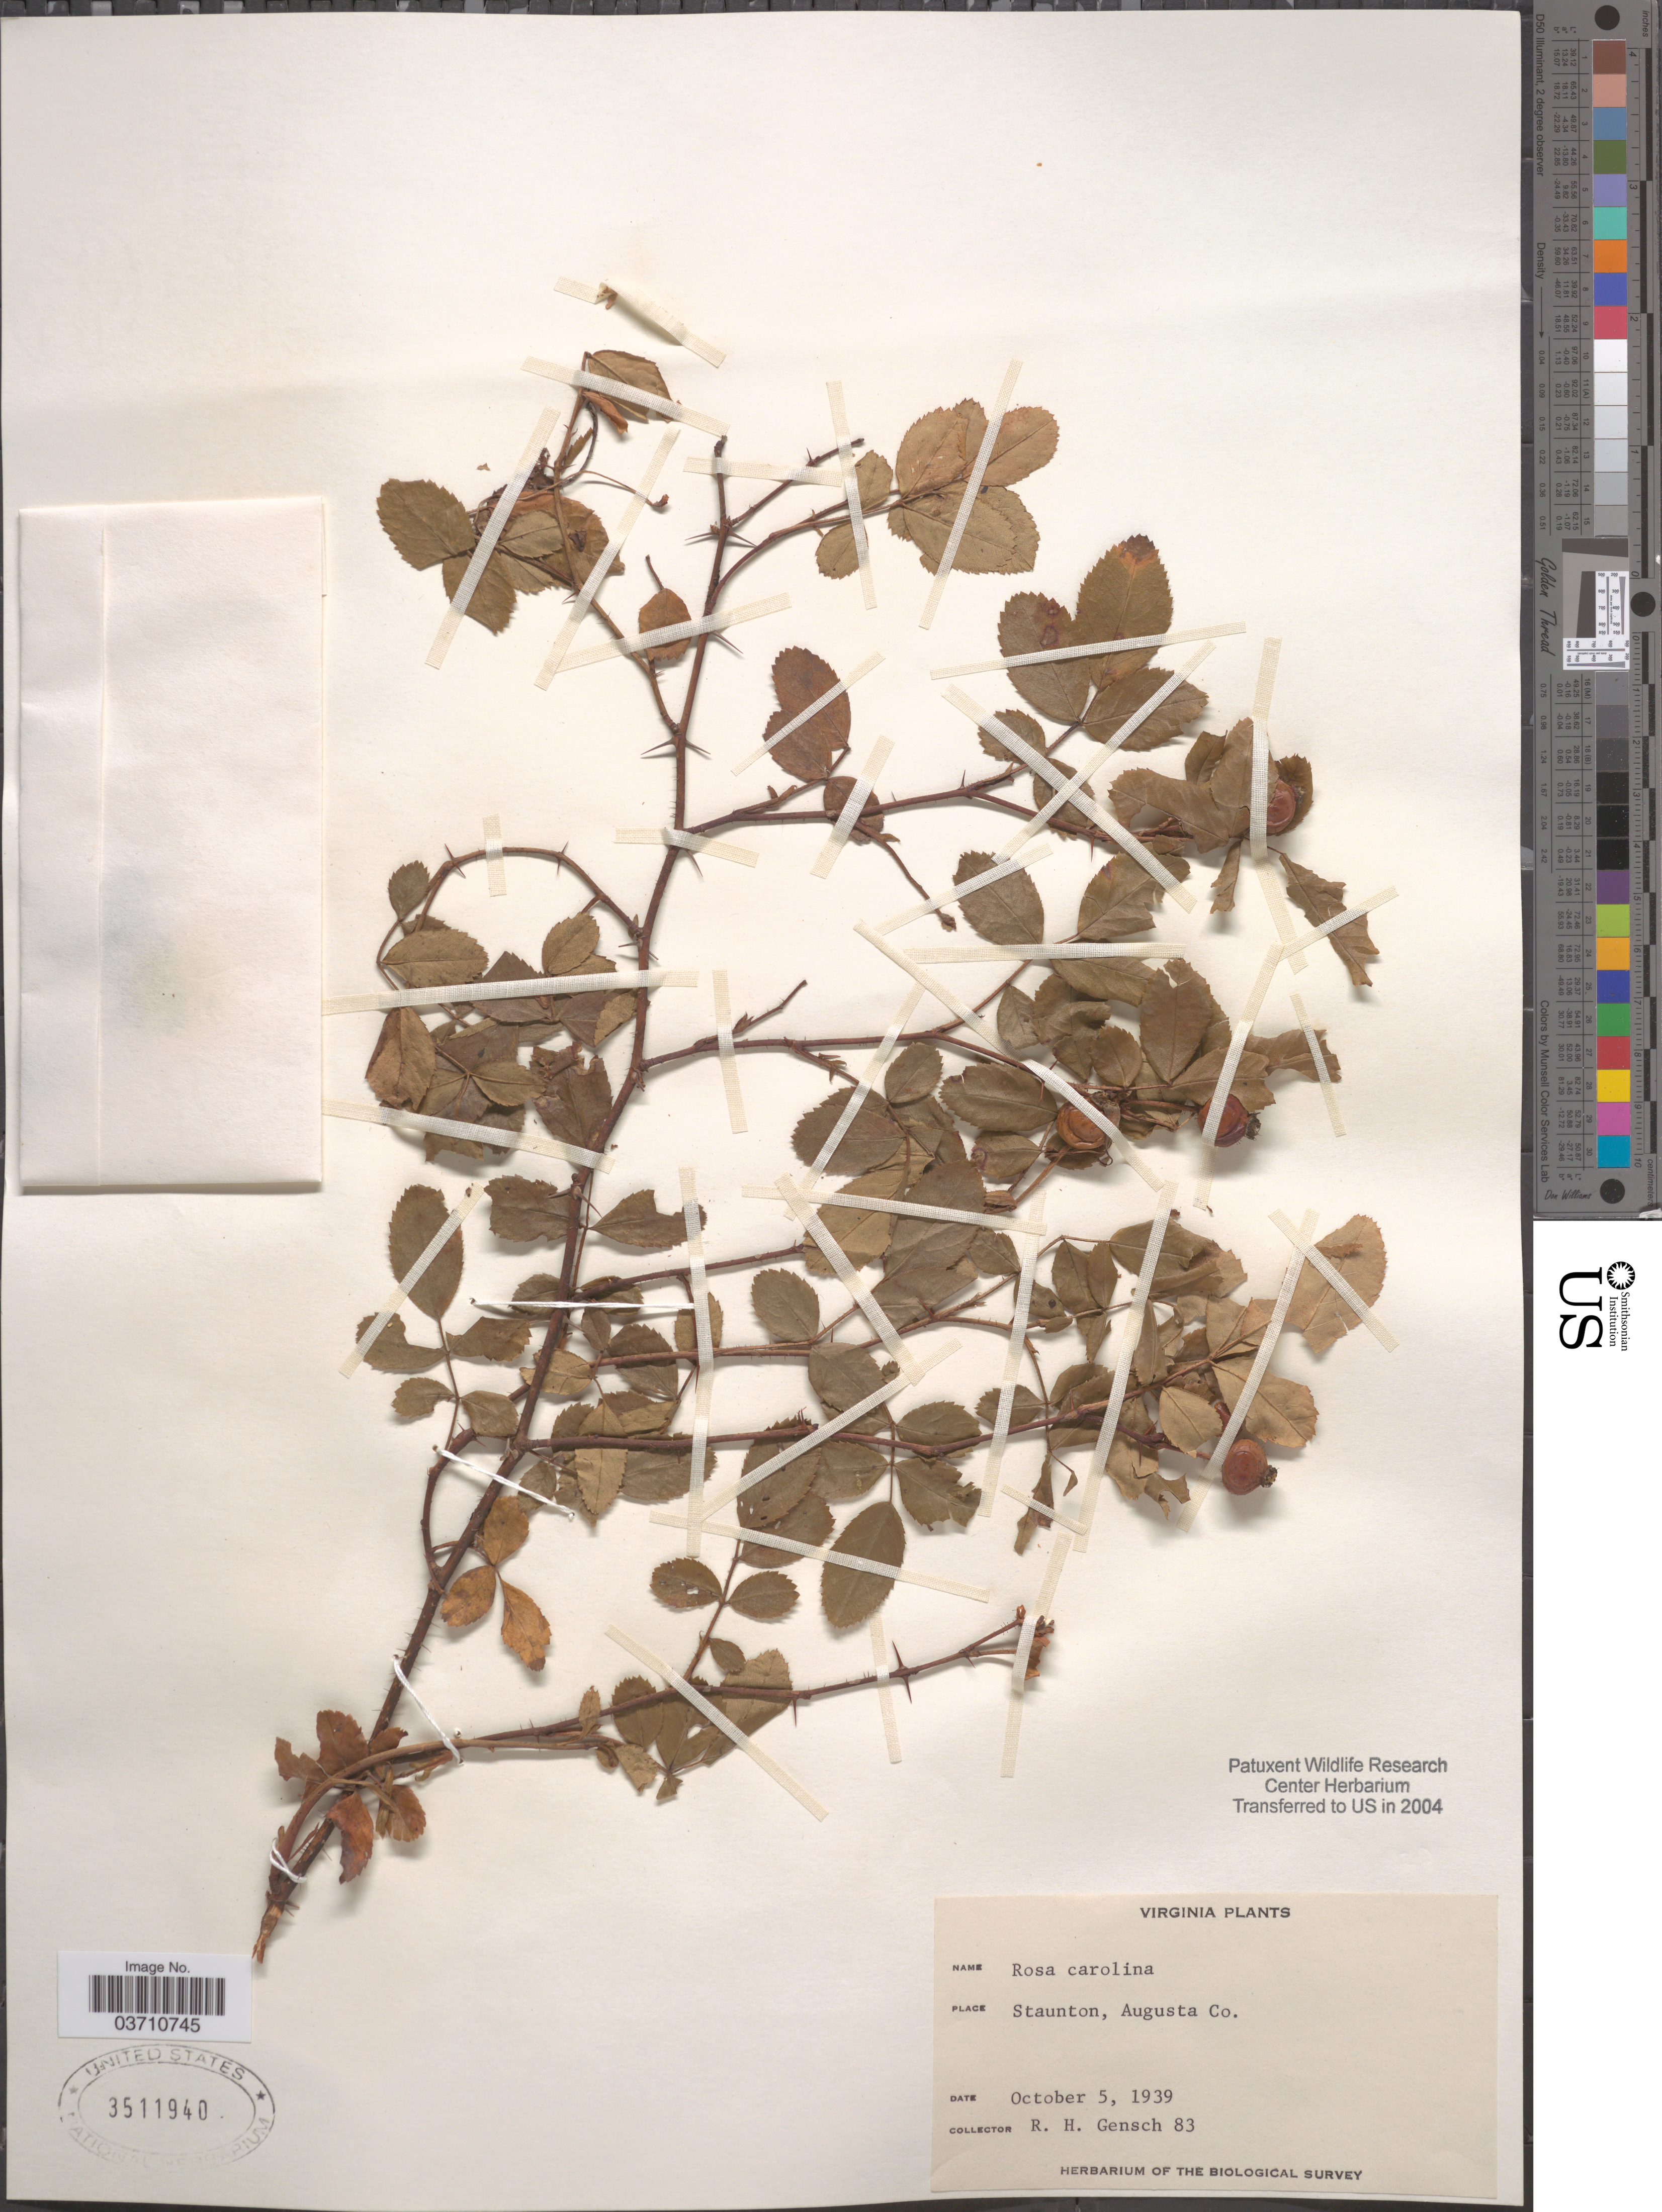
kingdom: Plantae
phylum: Tracheophyta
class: Magnoliopsida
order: Rosales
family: Rosaceae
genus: Rosa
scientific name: Rosa carolina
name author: L.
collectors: R. Gensch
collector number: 83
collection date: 1939-10-05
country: United States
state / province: Virginia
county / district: Augusta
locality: Staunton, Augusta Co.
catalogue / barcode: US 3511940